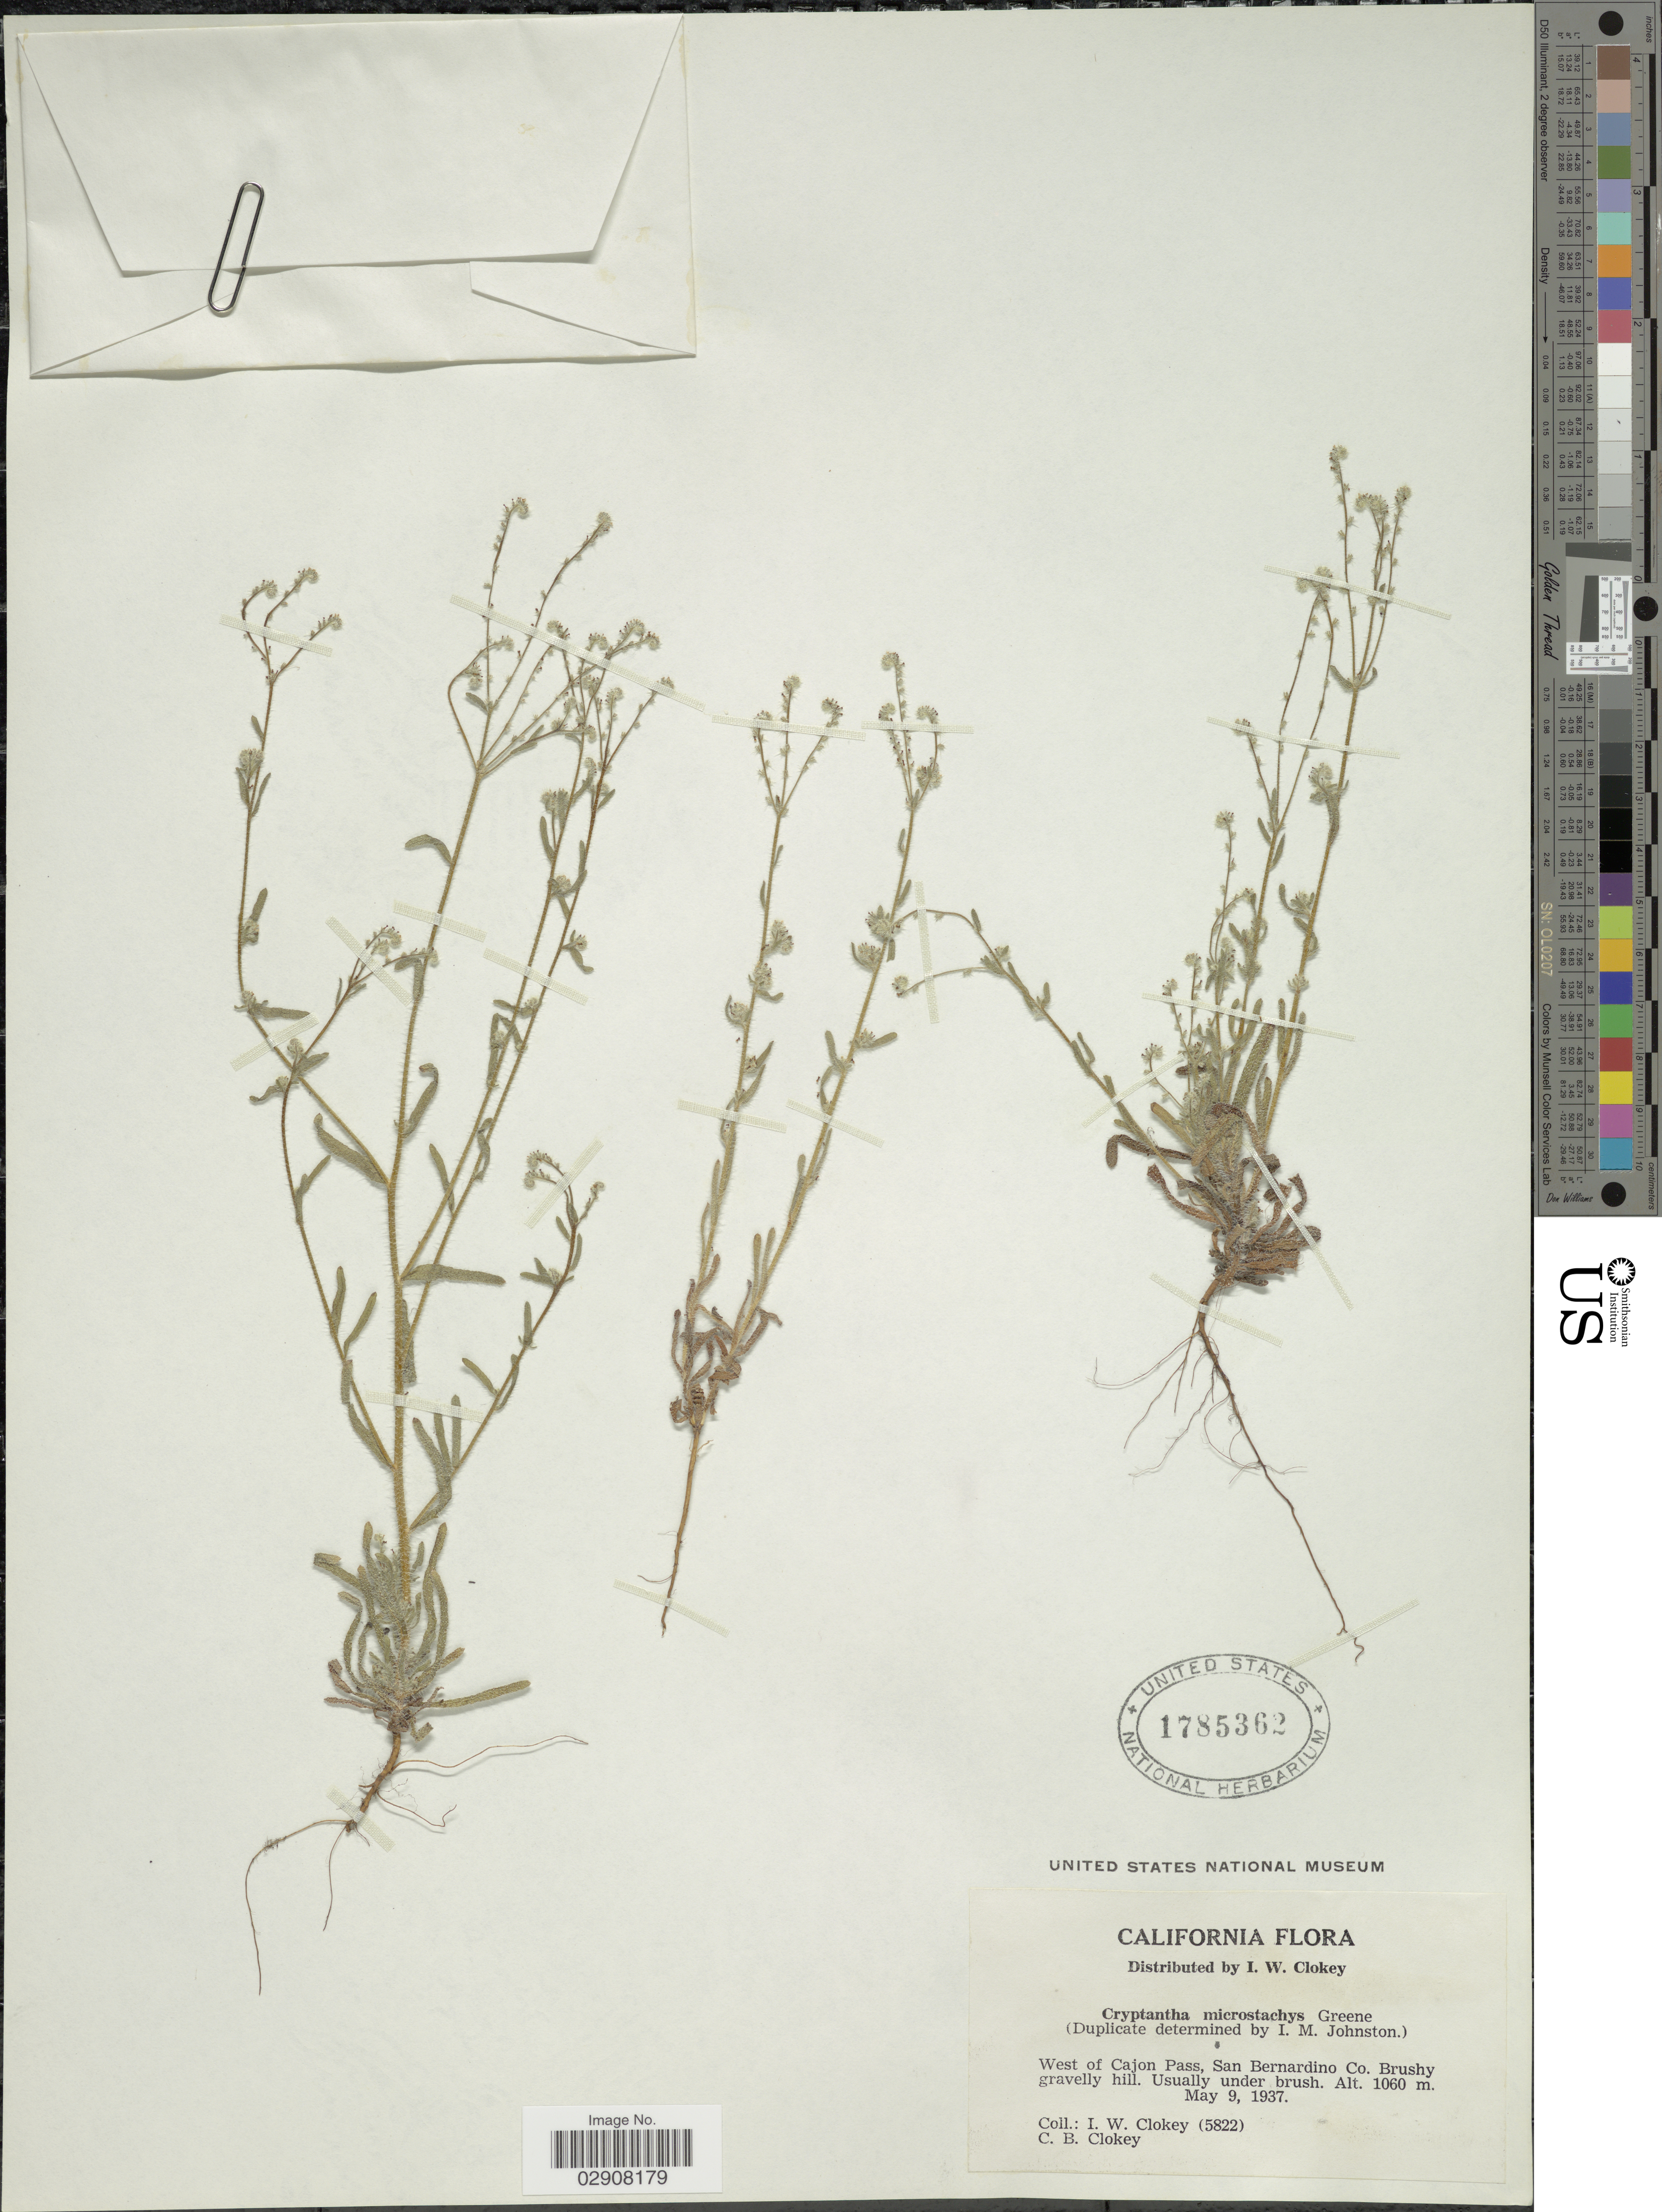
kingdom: Plantae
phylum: Tracheophyta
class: Magnoliopsida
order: Boraginales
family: Boraginaceae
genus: Cryptantha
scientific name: Cryptantha microstachys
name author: (Greene ex A. Gray) Greene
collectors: I. W. Clokey & C. Clokey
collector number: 58222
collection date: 1937-05-09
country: United States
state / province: California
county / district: San Bernardino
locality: West of Cajon Pass, San Bernardino Co.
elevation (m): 1060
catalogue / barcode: US 1785362